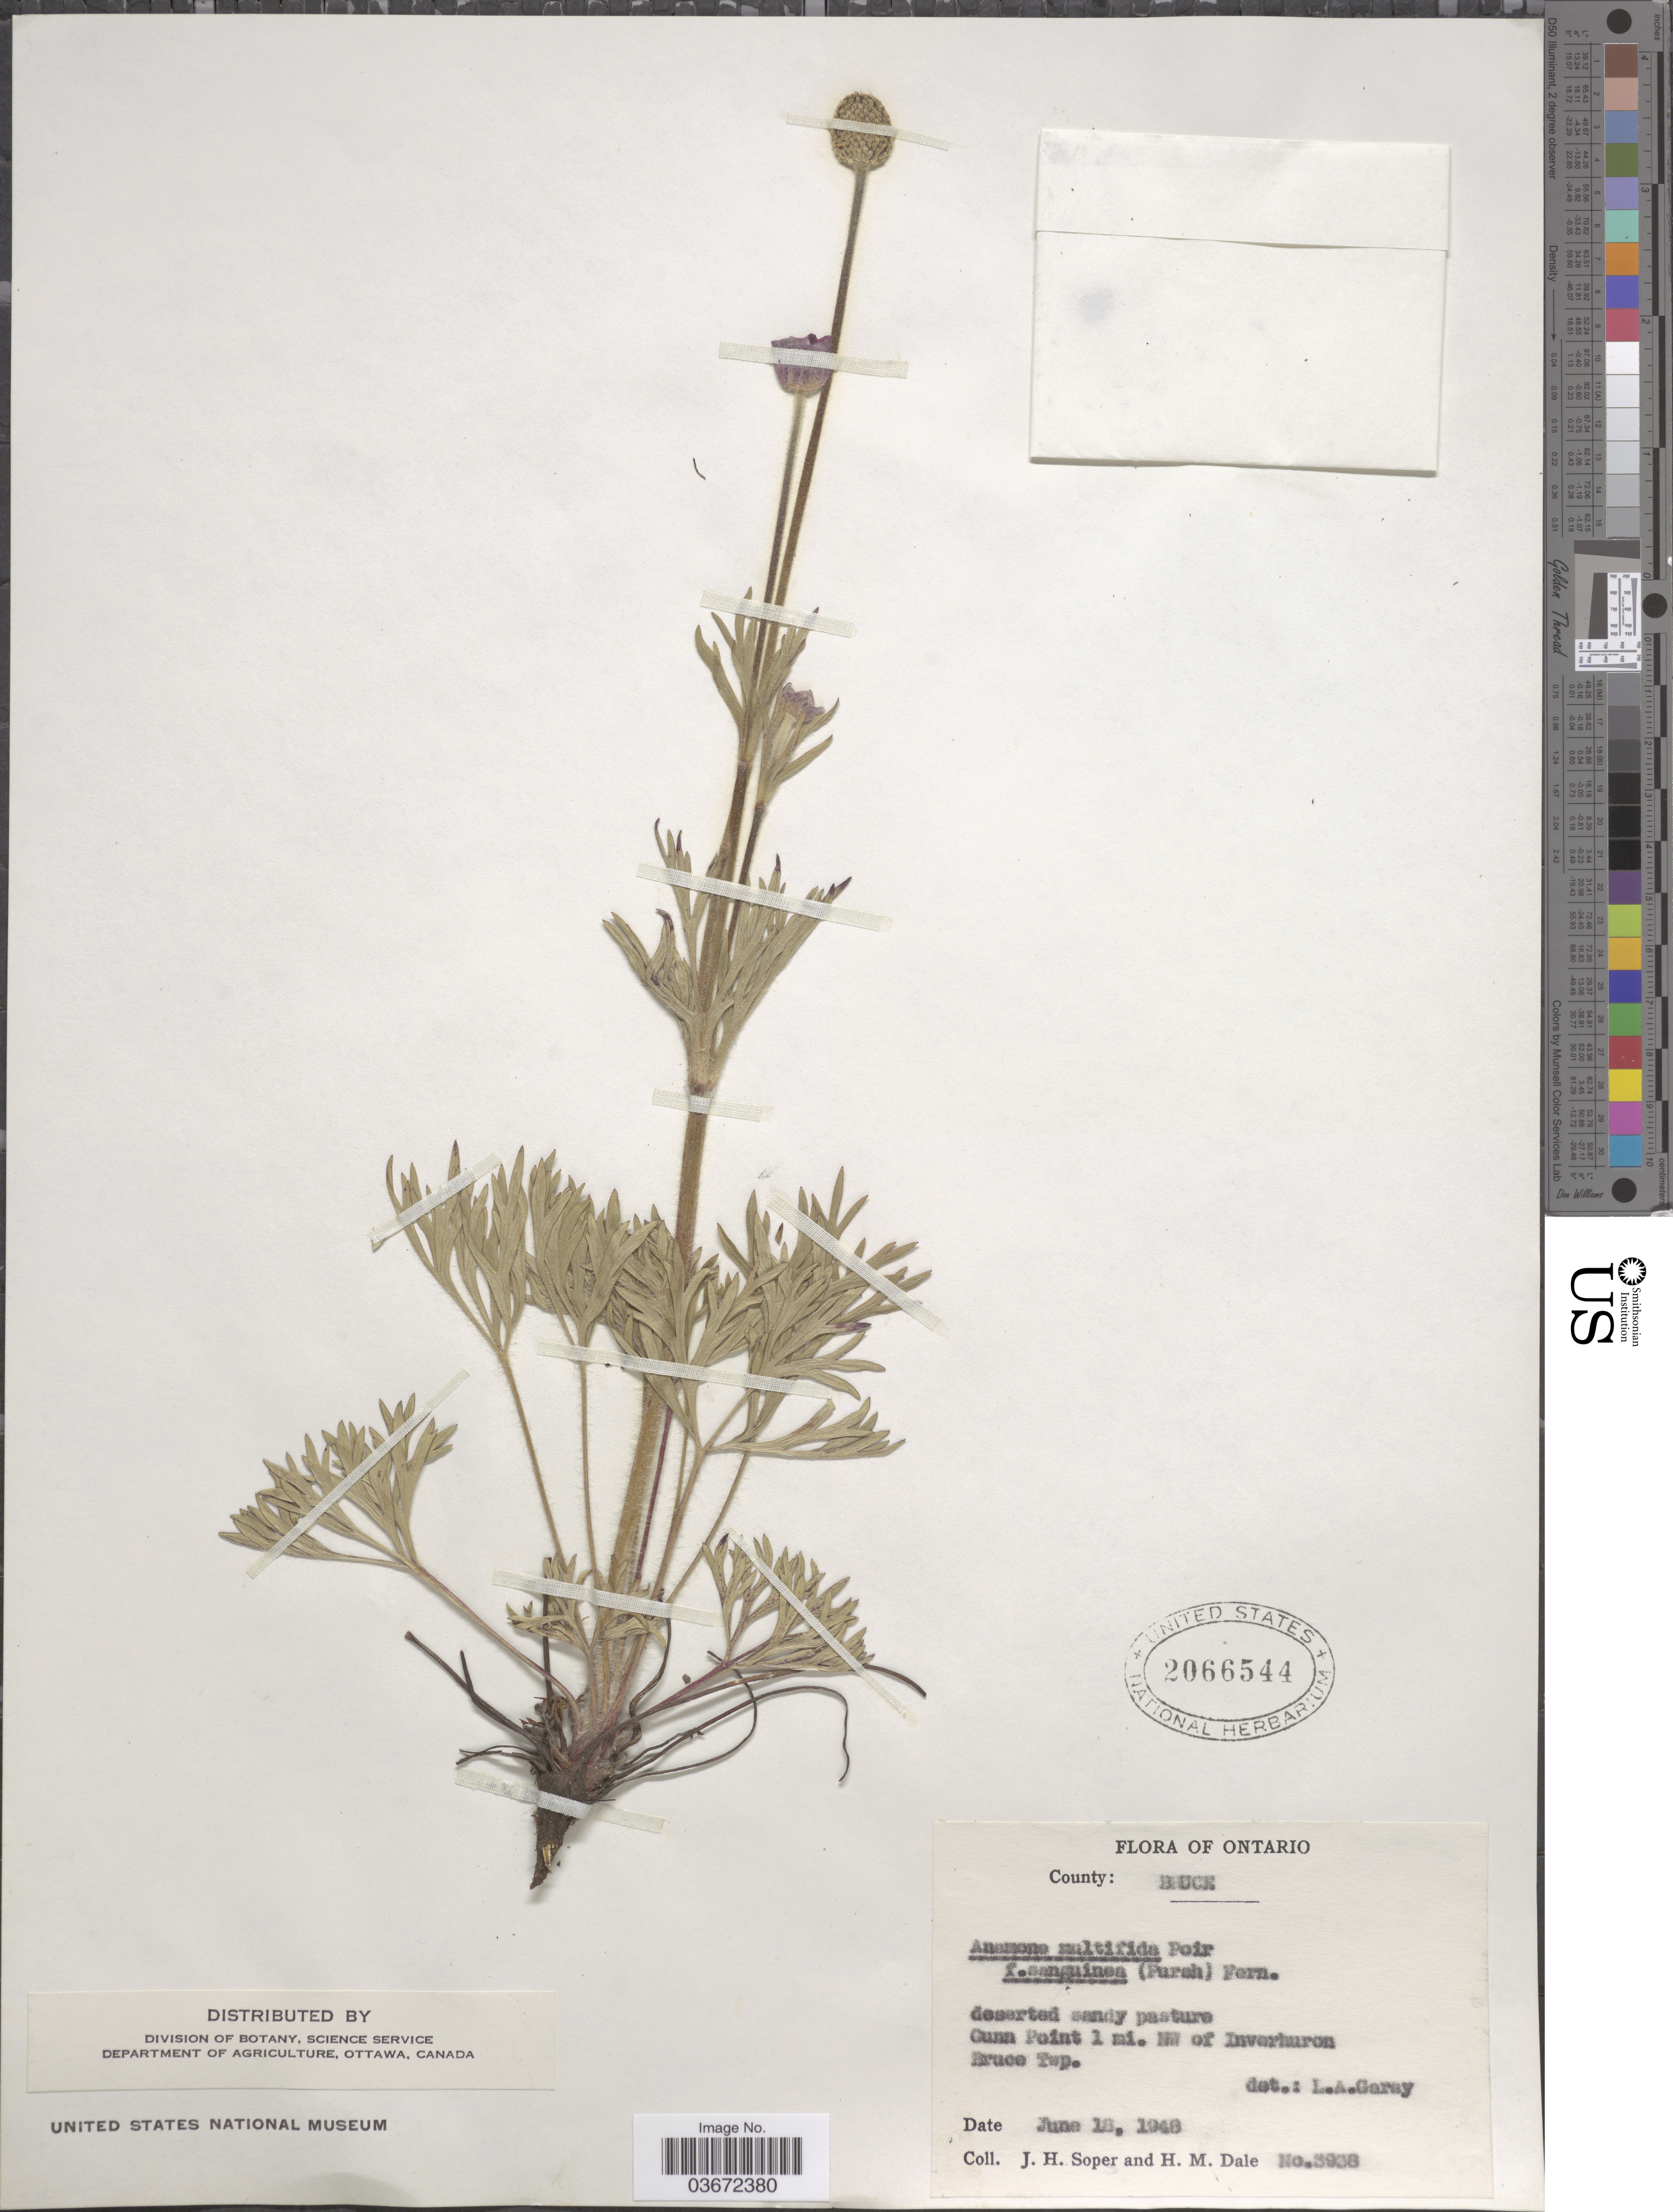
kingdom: Plantae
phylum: Tracheophyta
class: Magnoliopsida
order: Ranunculales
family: Ranunculaceae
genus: Anemone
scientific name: Anemone multifida var. hudsoniana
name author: DC.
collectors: J. H. Soper & H. M. Dale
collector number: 3938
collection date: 1948-06-18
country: Canada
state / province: Ontario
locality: County: Buck. Gunn Point 1 mi. NW of Inverhuron Bruce Twp.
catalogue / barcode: US 2066544